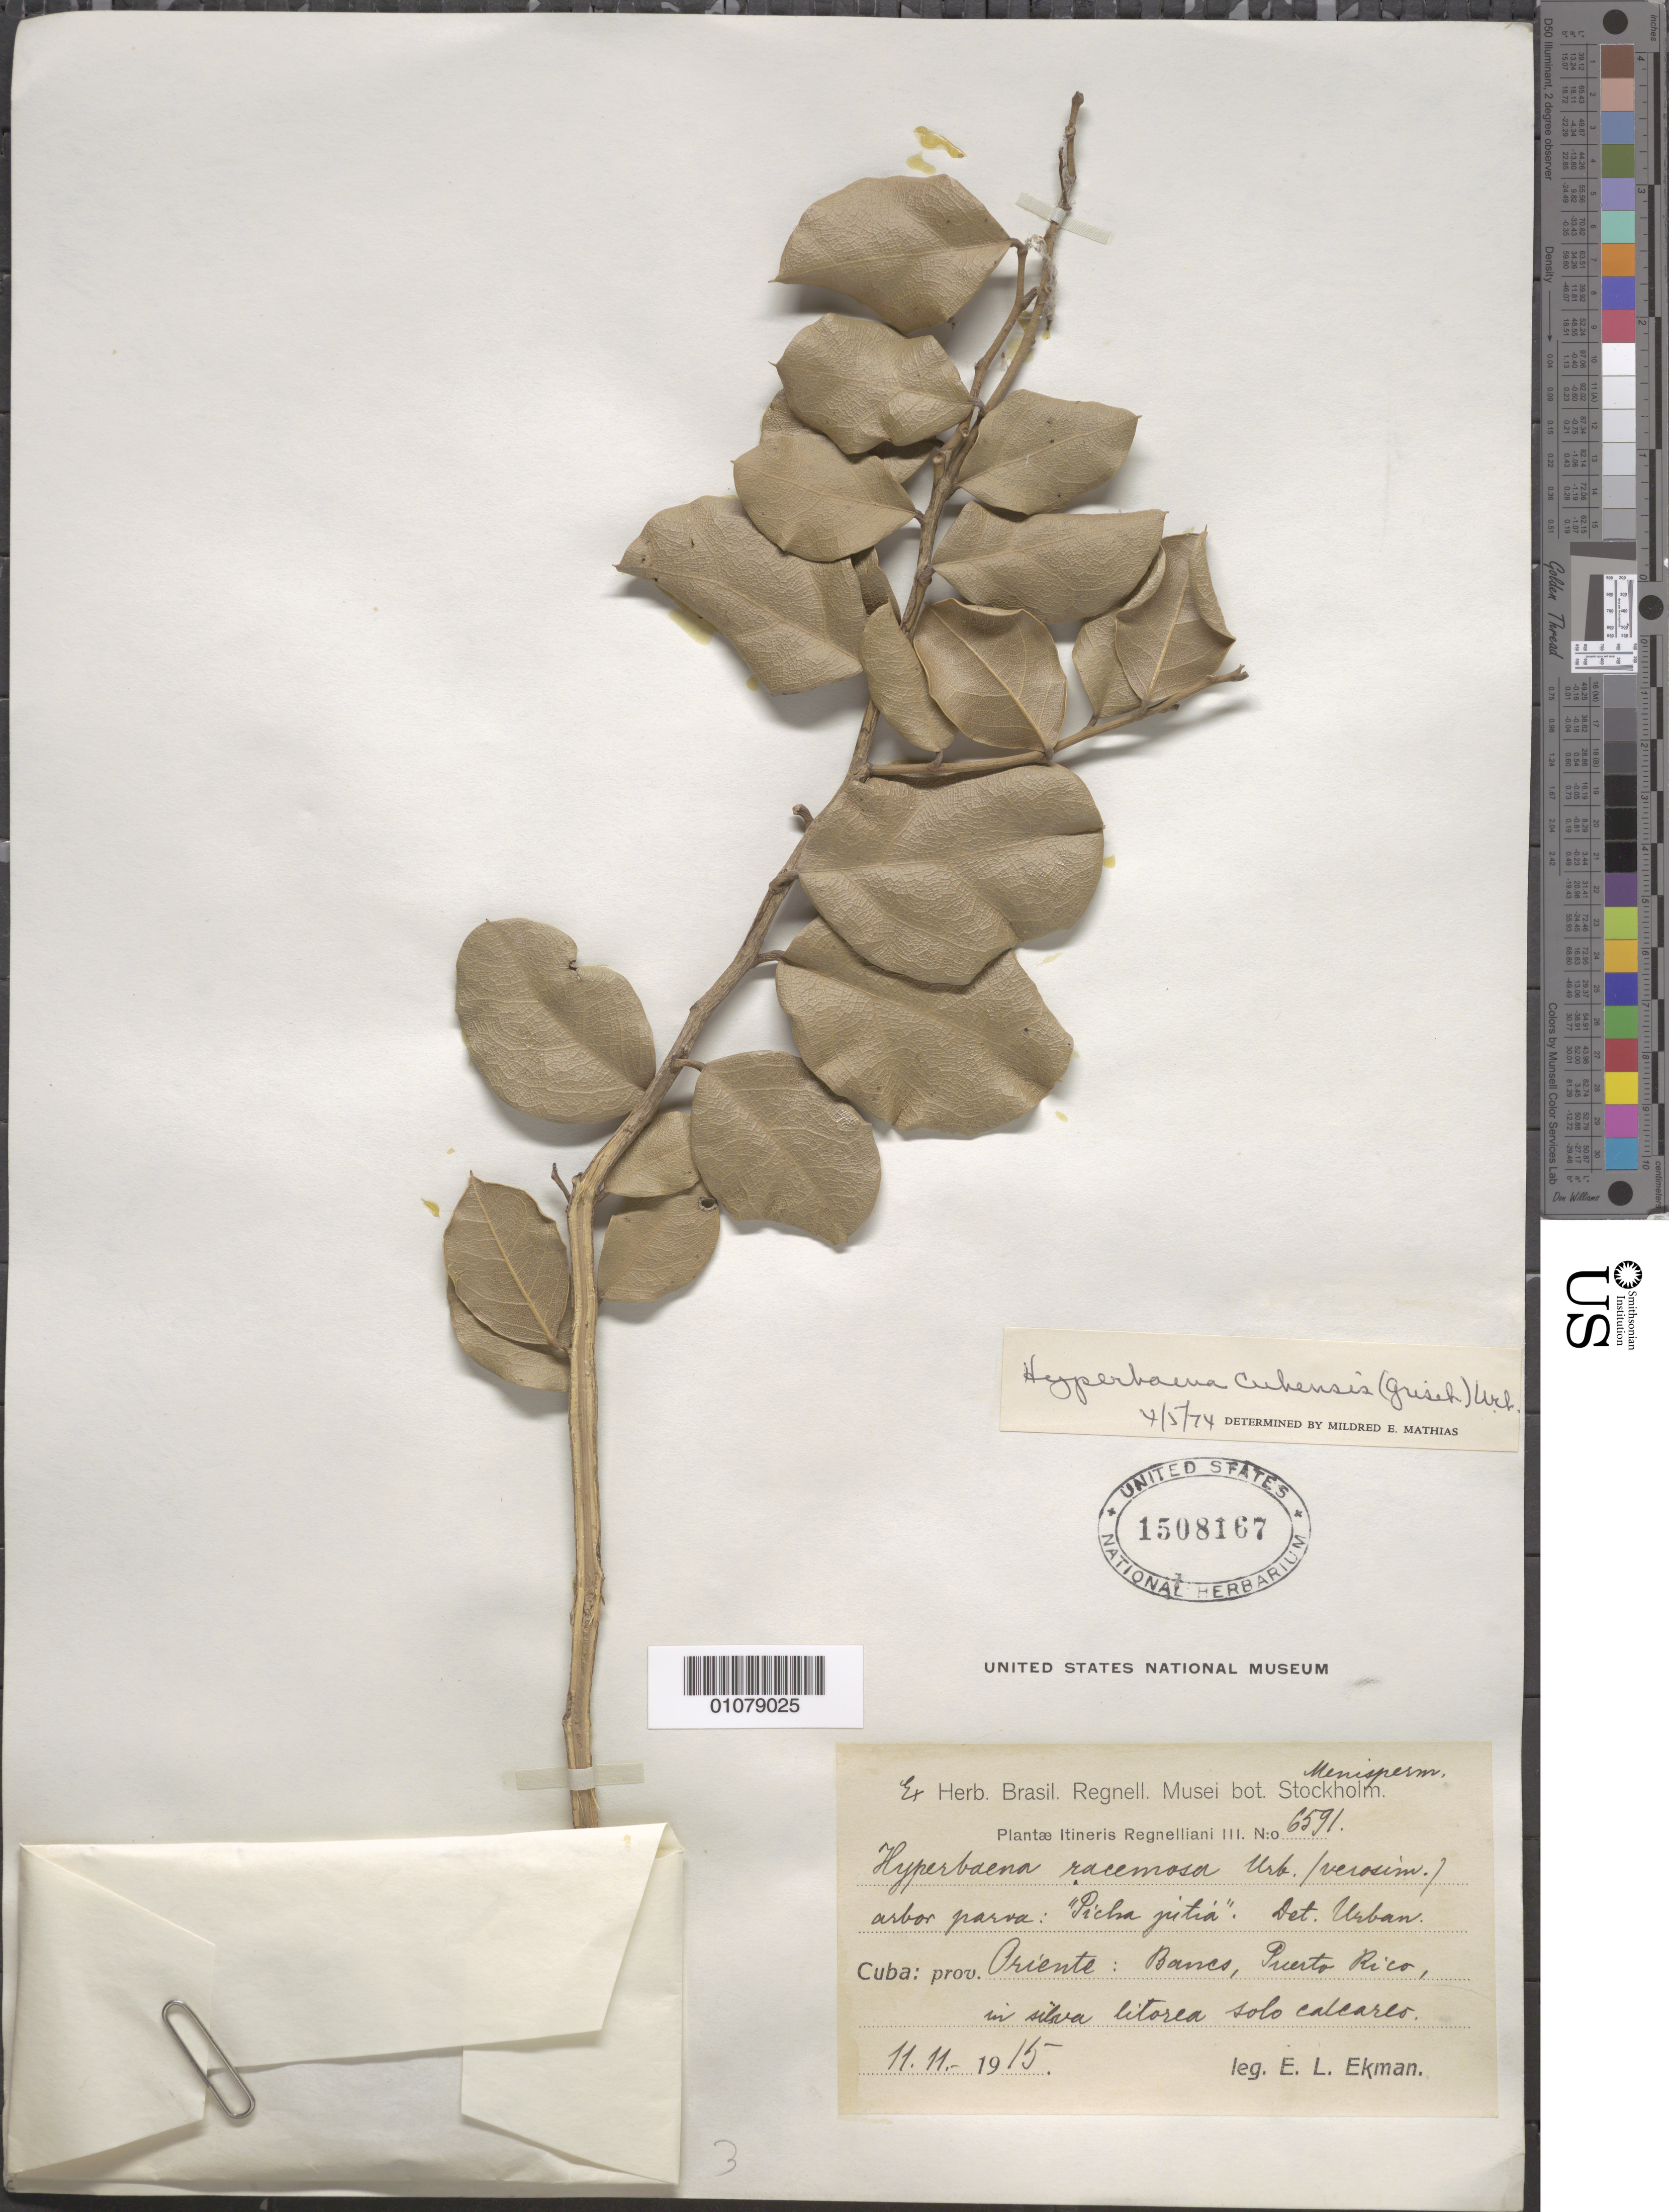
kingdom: Plantae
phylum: Tracheophyta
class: Magnoliopsida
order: Ranunculales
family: Menispermaceae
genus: Hyperbaena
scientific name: Hyperbaena cubensis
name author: (Griseb.) Urb.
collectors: E. L. Ekman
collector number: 6591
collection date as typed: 11 Nov 1915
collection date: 1915-11-11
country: Cuba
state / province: Holguín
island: Cuba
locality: Oriente: Banes, Puerto Rico, in silva litorea solo calcareo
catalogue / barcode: US 1508167